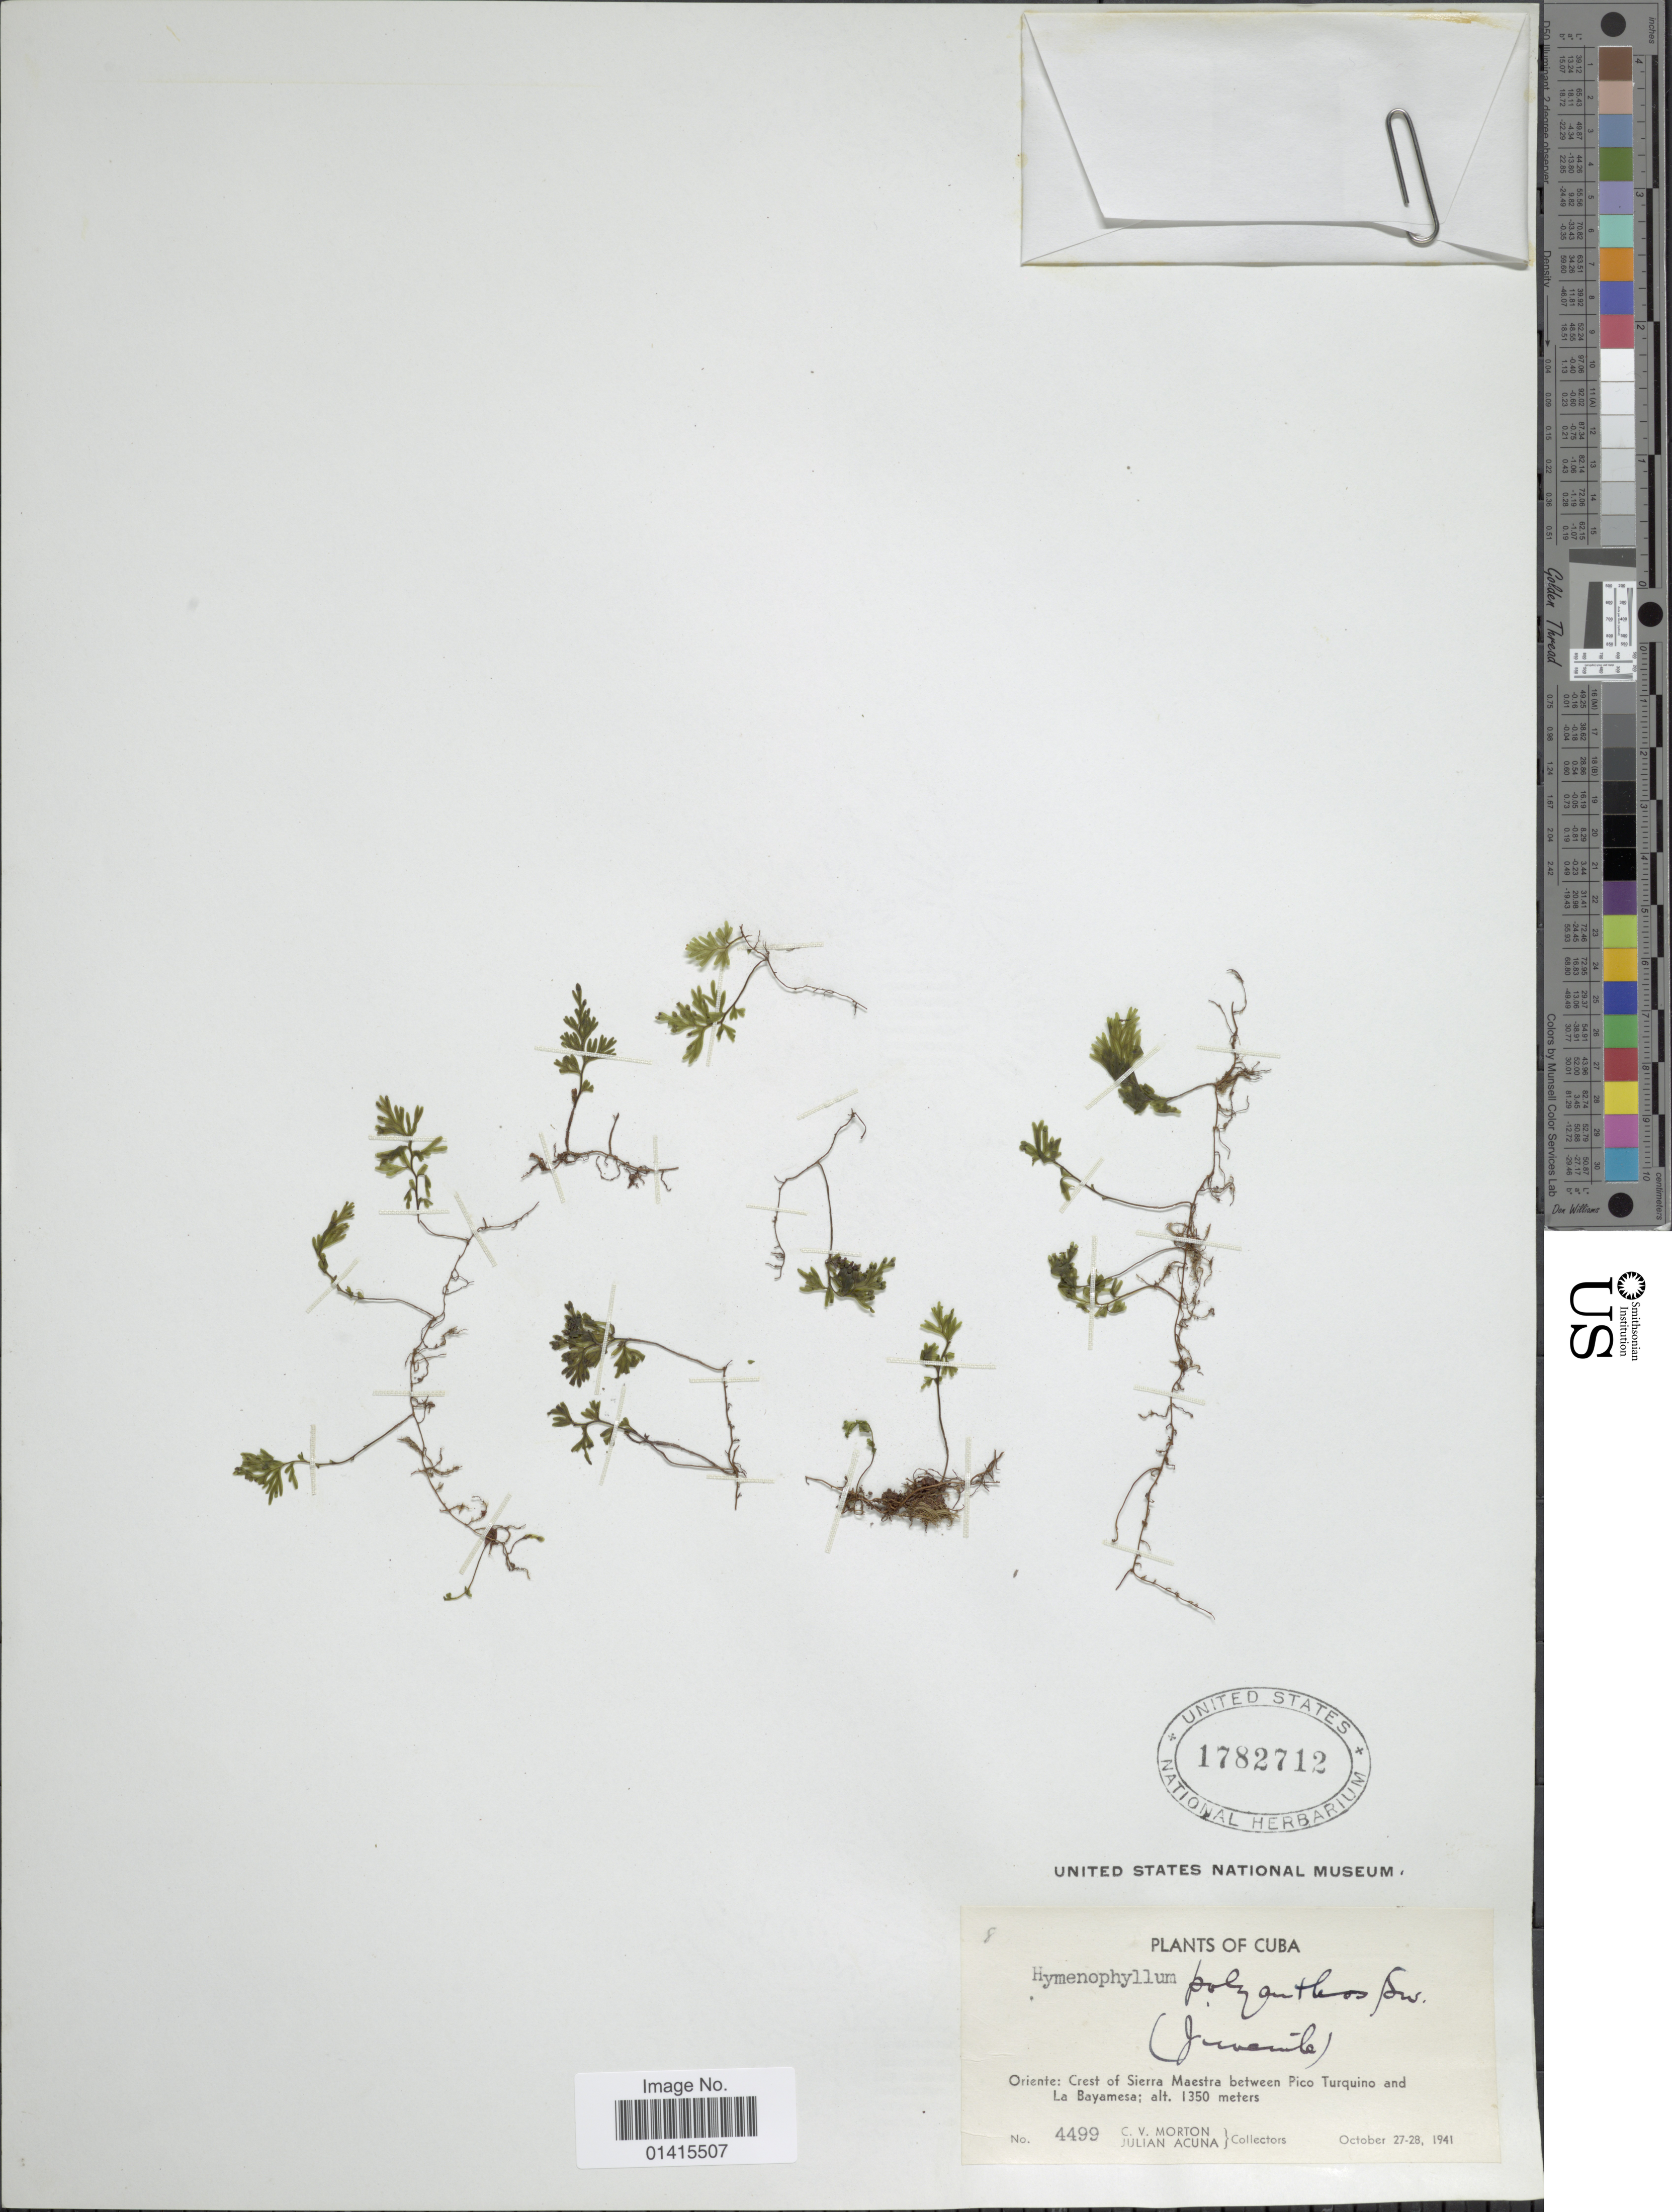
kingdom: Plantae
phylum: Tracheophyta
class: Polypodiopsida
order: Hymenophyllales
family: Hymenophyllaceae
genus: Hymenophyllum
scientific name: Hymenophyllum polyanthos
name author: (Sw.) Sw.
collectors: C. V. Morton & J. B. Acuña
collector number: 4499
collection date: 1941-10-27/1941-10-28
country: Cuba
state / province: Oriente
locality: Oriente: Crest of Sierra Maestra between Pico Turquino and La Bayamesa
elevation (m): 1350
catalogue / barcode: US 1782712